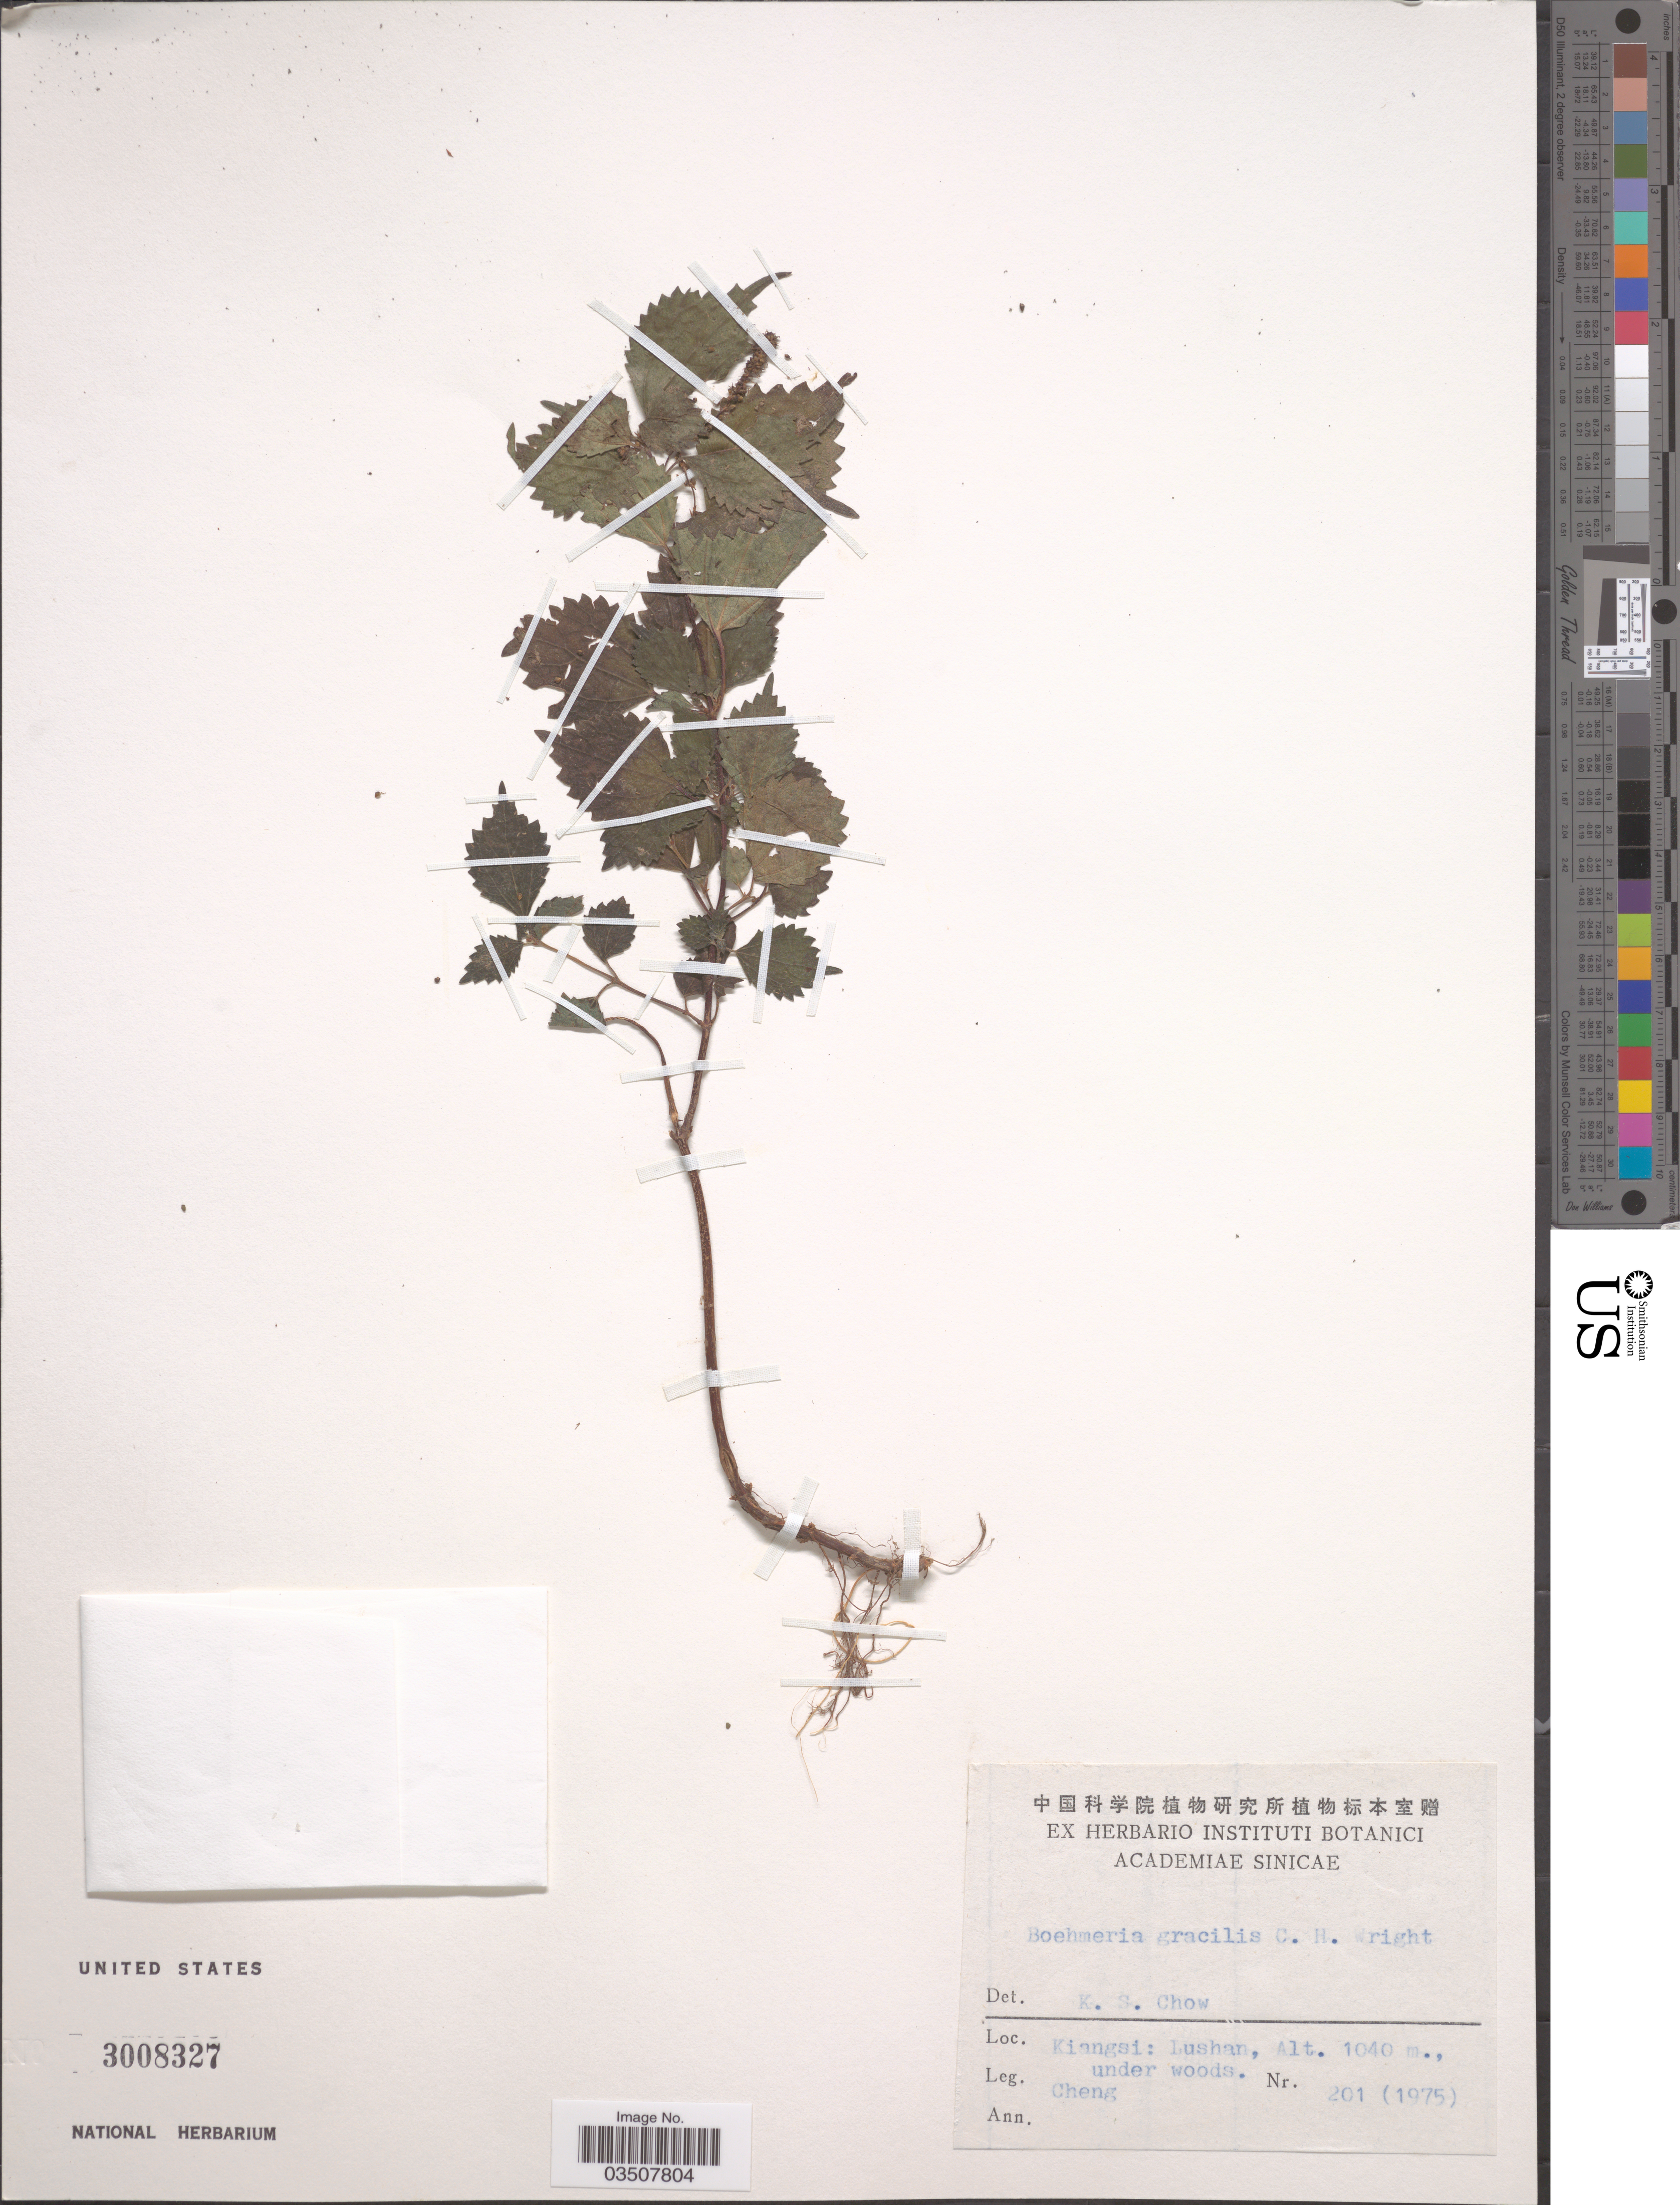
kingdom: Plantae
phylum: Tracheophyta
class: Magnoliopsida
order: Rosales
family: Urticaceae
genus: Boehmeria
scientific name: Boehmeria gracilis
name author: C.H. Wright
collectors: -. Cheng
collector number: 201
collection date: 1975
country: China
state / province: Jiangxi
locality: Lushan.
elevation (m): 1040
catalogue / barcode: US 3008327